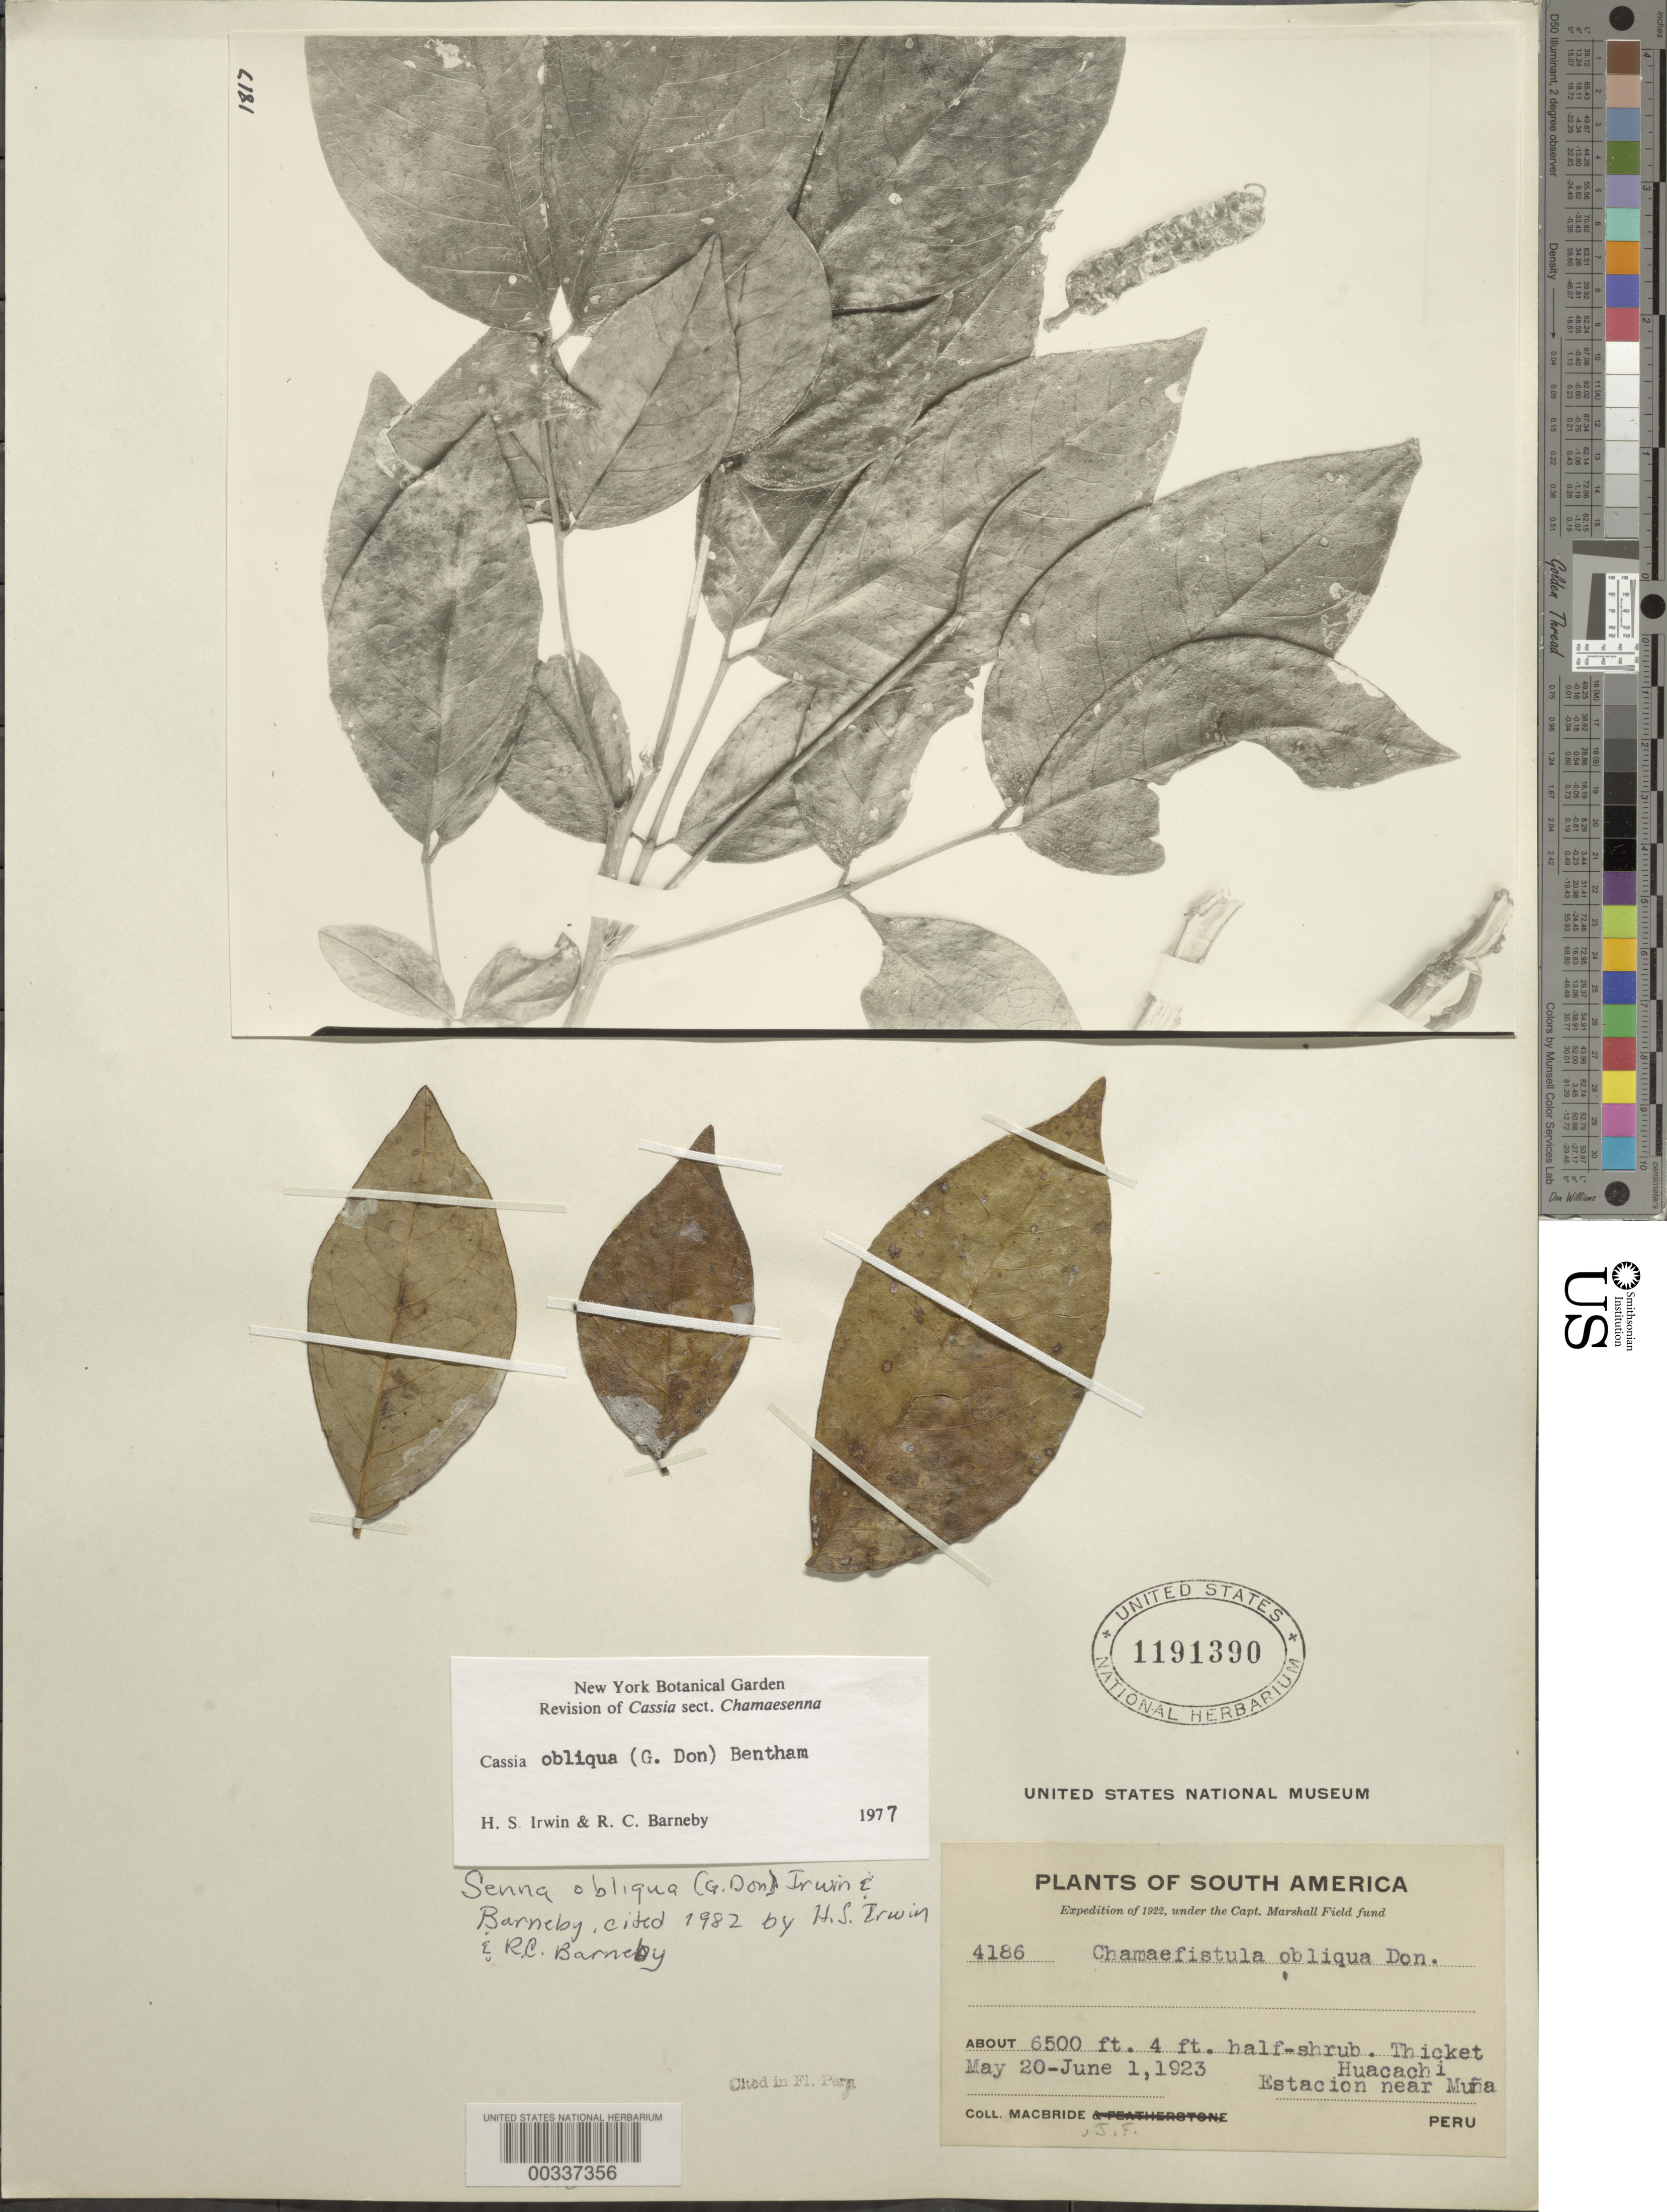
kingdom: Plantae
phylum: Tracheophyta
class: Magnoliopsida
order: Fabales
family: Fabaceae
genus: Senna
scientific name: Senna obliqua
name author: (G. Don) H.S. Irwin & Barneby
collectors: J. F. Macbride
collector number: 4186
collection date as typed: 20 May 1923 to 01 Jun 1923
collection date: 1923-05-20/1923-06-01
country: Peru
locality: Huacachi Estación near Muña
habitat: Thicket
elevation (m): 1981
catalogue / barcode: US 1191390